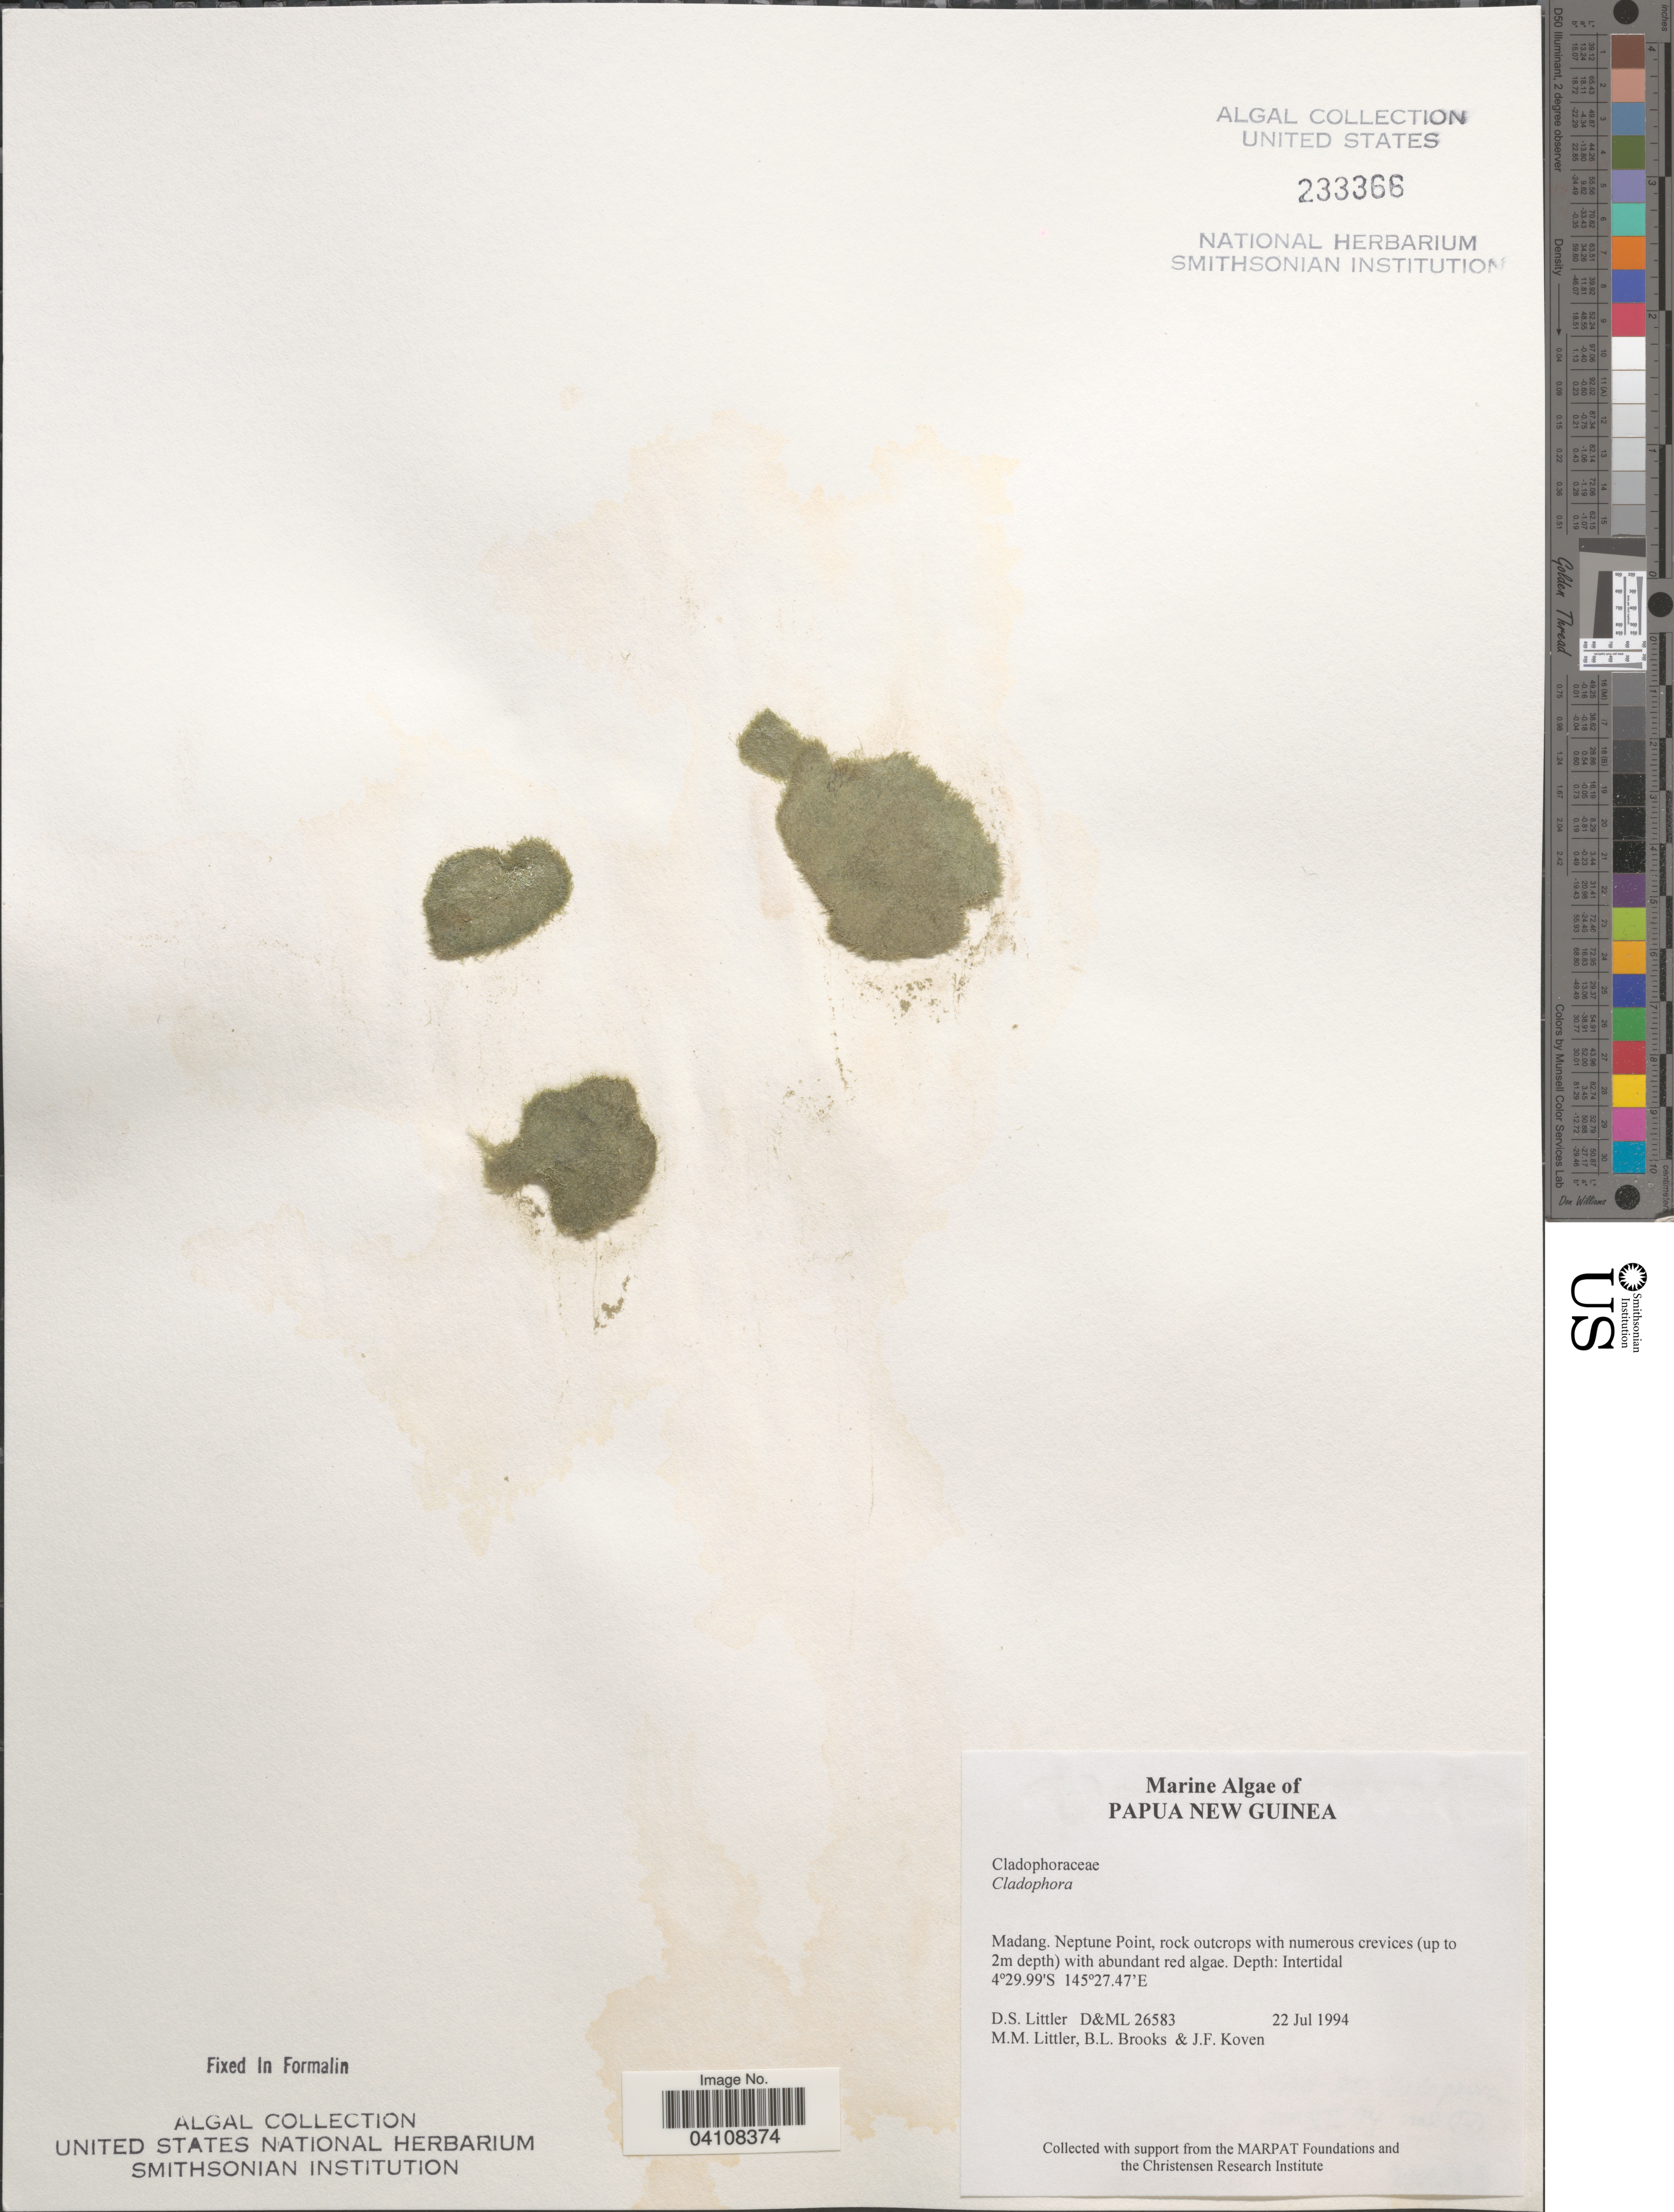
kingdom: Plantae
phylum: Chlorophyta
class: Ulvophyceae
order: Cladophorales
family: Cladophoraceae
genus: Cladophora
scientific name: Cladophora sp.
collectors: D. S. Littler, B. Brooks & J. Koven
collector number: D&ML26583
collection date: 1994-07-22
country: Papua New Guinea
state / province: Madang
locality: Neptune Point.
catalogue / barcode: US 233366